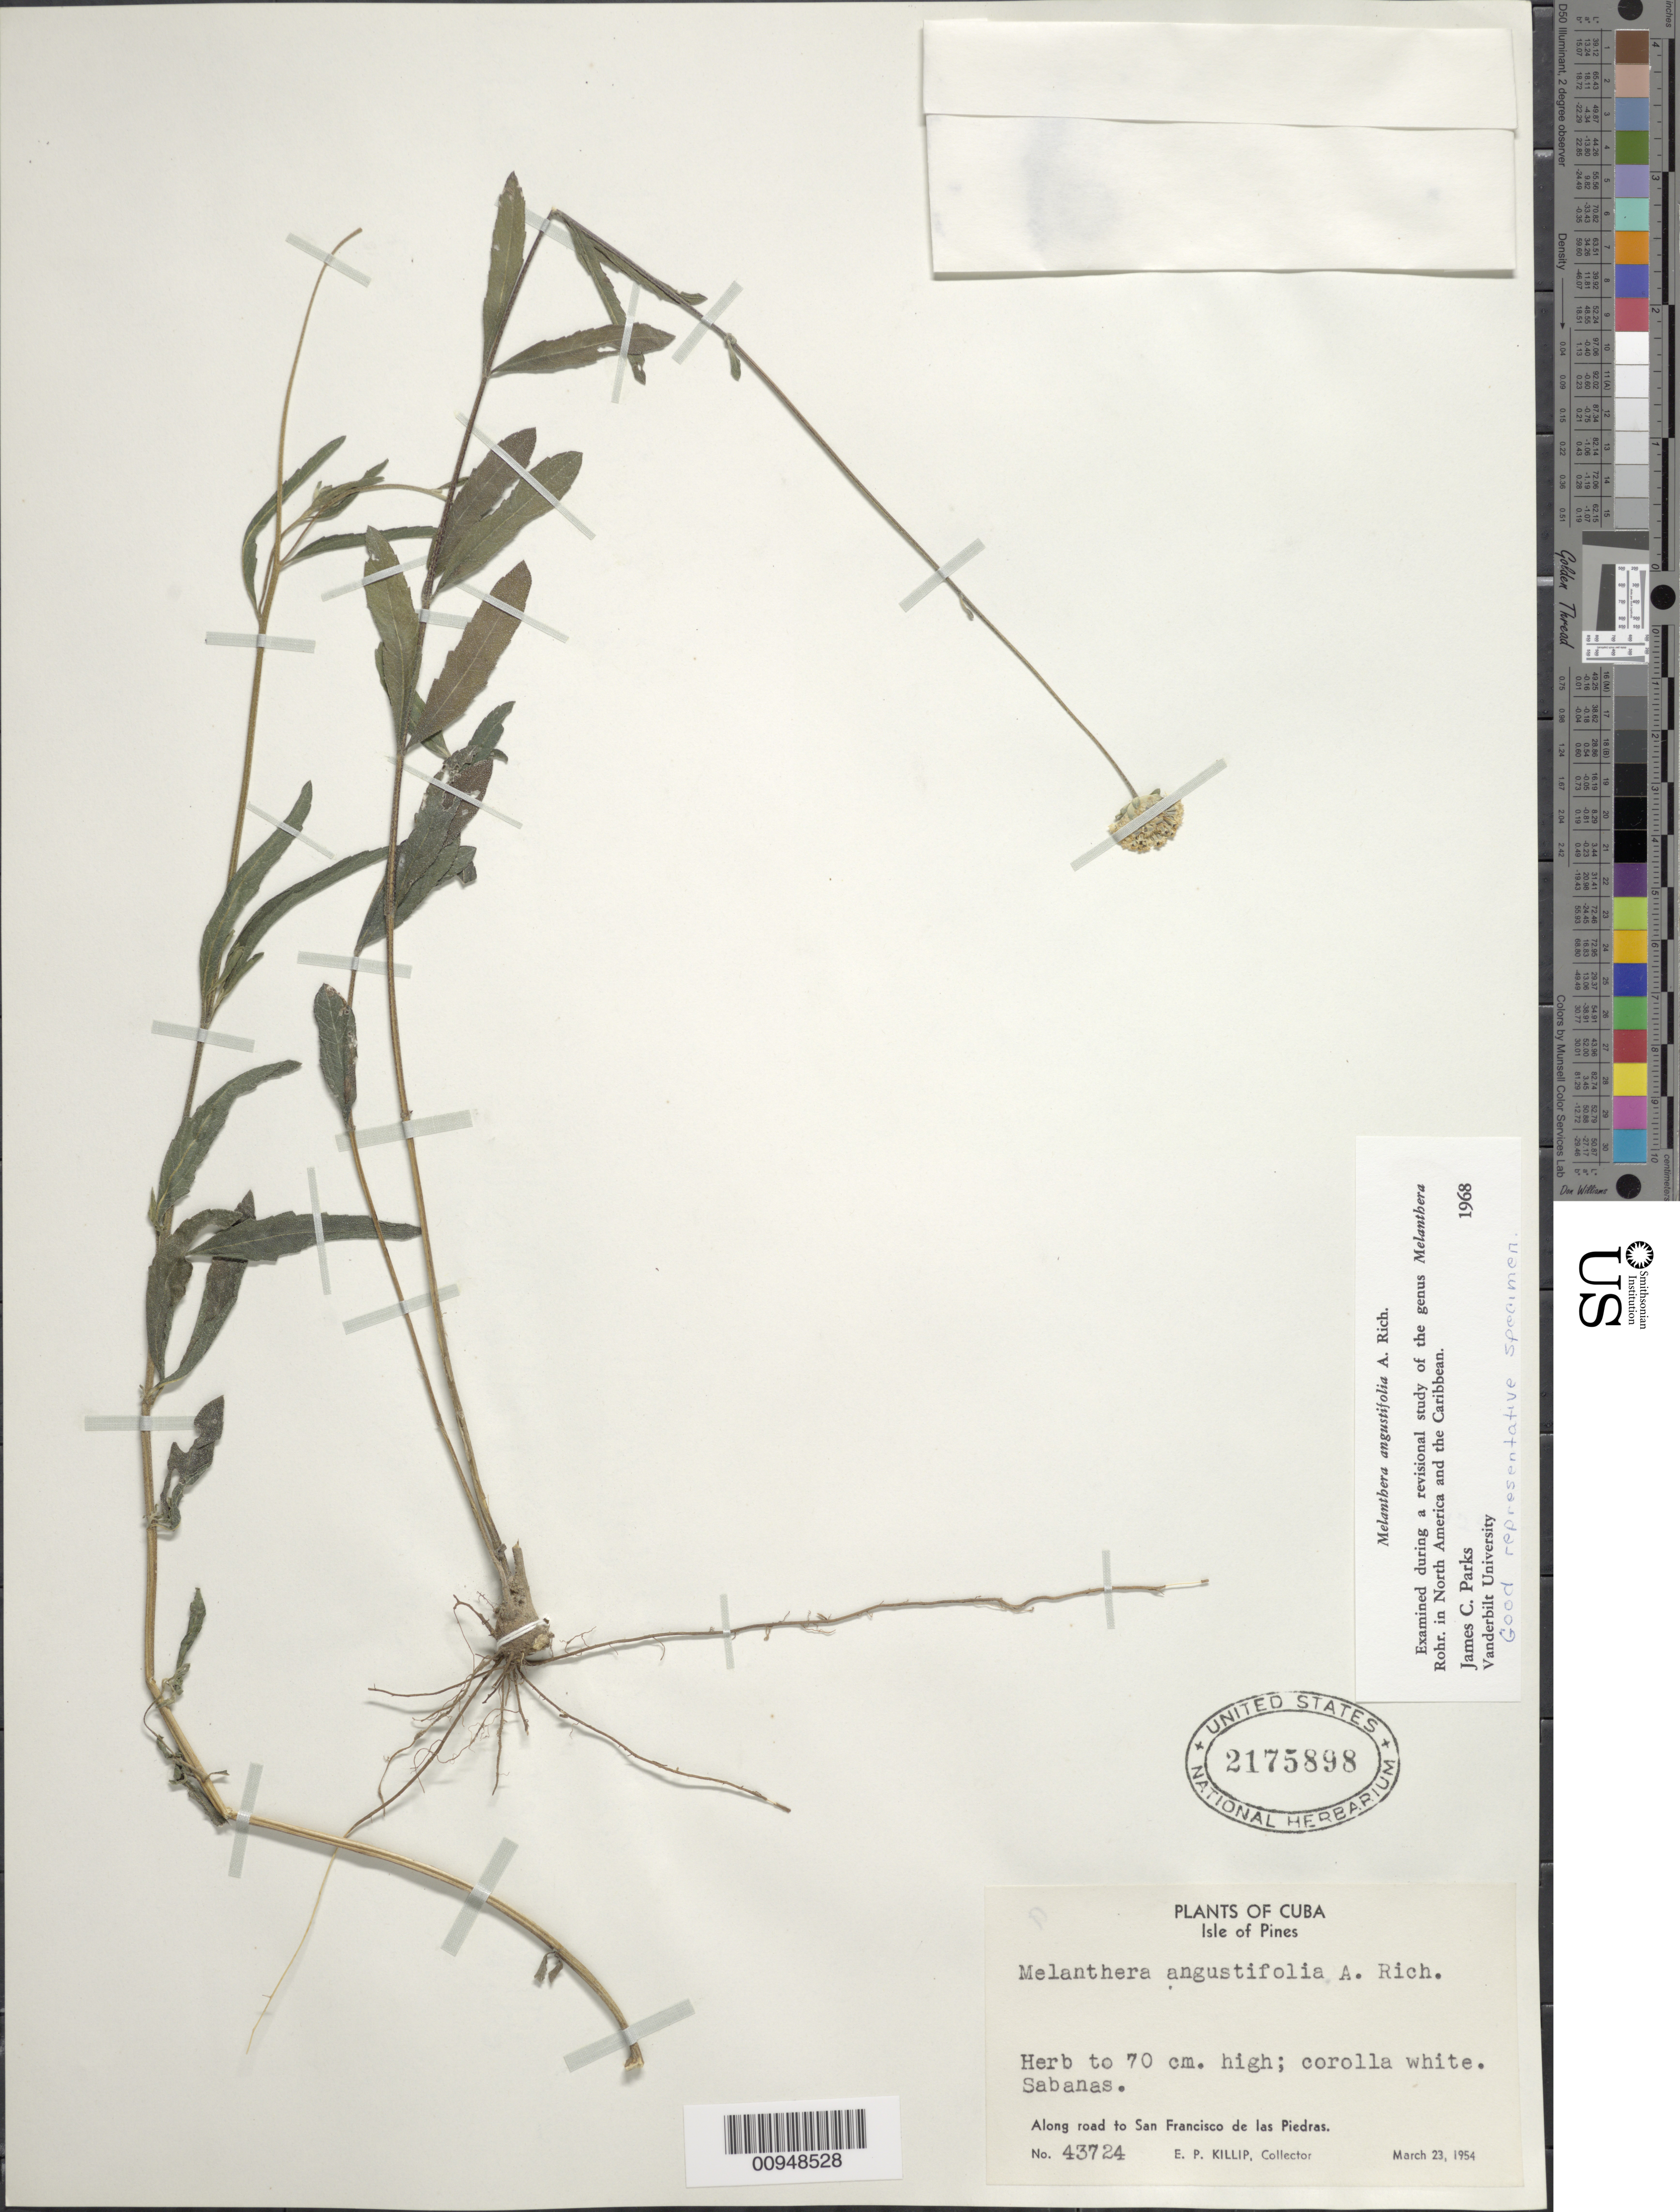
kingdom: Plantae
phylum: Tracheophyta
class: Magnoliopsida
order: Asterales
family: Asteraceae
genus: Melanthera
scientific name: Melanthera angustifolia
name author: A. Rich. in Sagra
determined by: Parks, J. C.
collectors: E. P. Killip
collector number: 43724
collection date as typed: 23 Mar 1954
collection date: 1954-03-23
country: Cuba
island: Isla de la Juventud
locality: Isle of Pines, Along road to San Francisco de las Piedras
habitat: Sabanas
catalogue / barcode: US 2175898